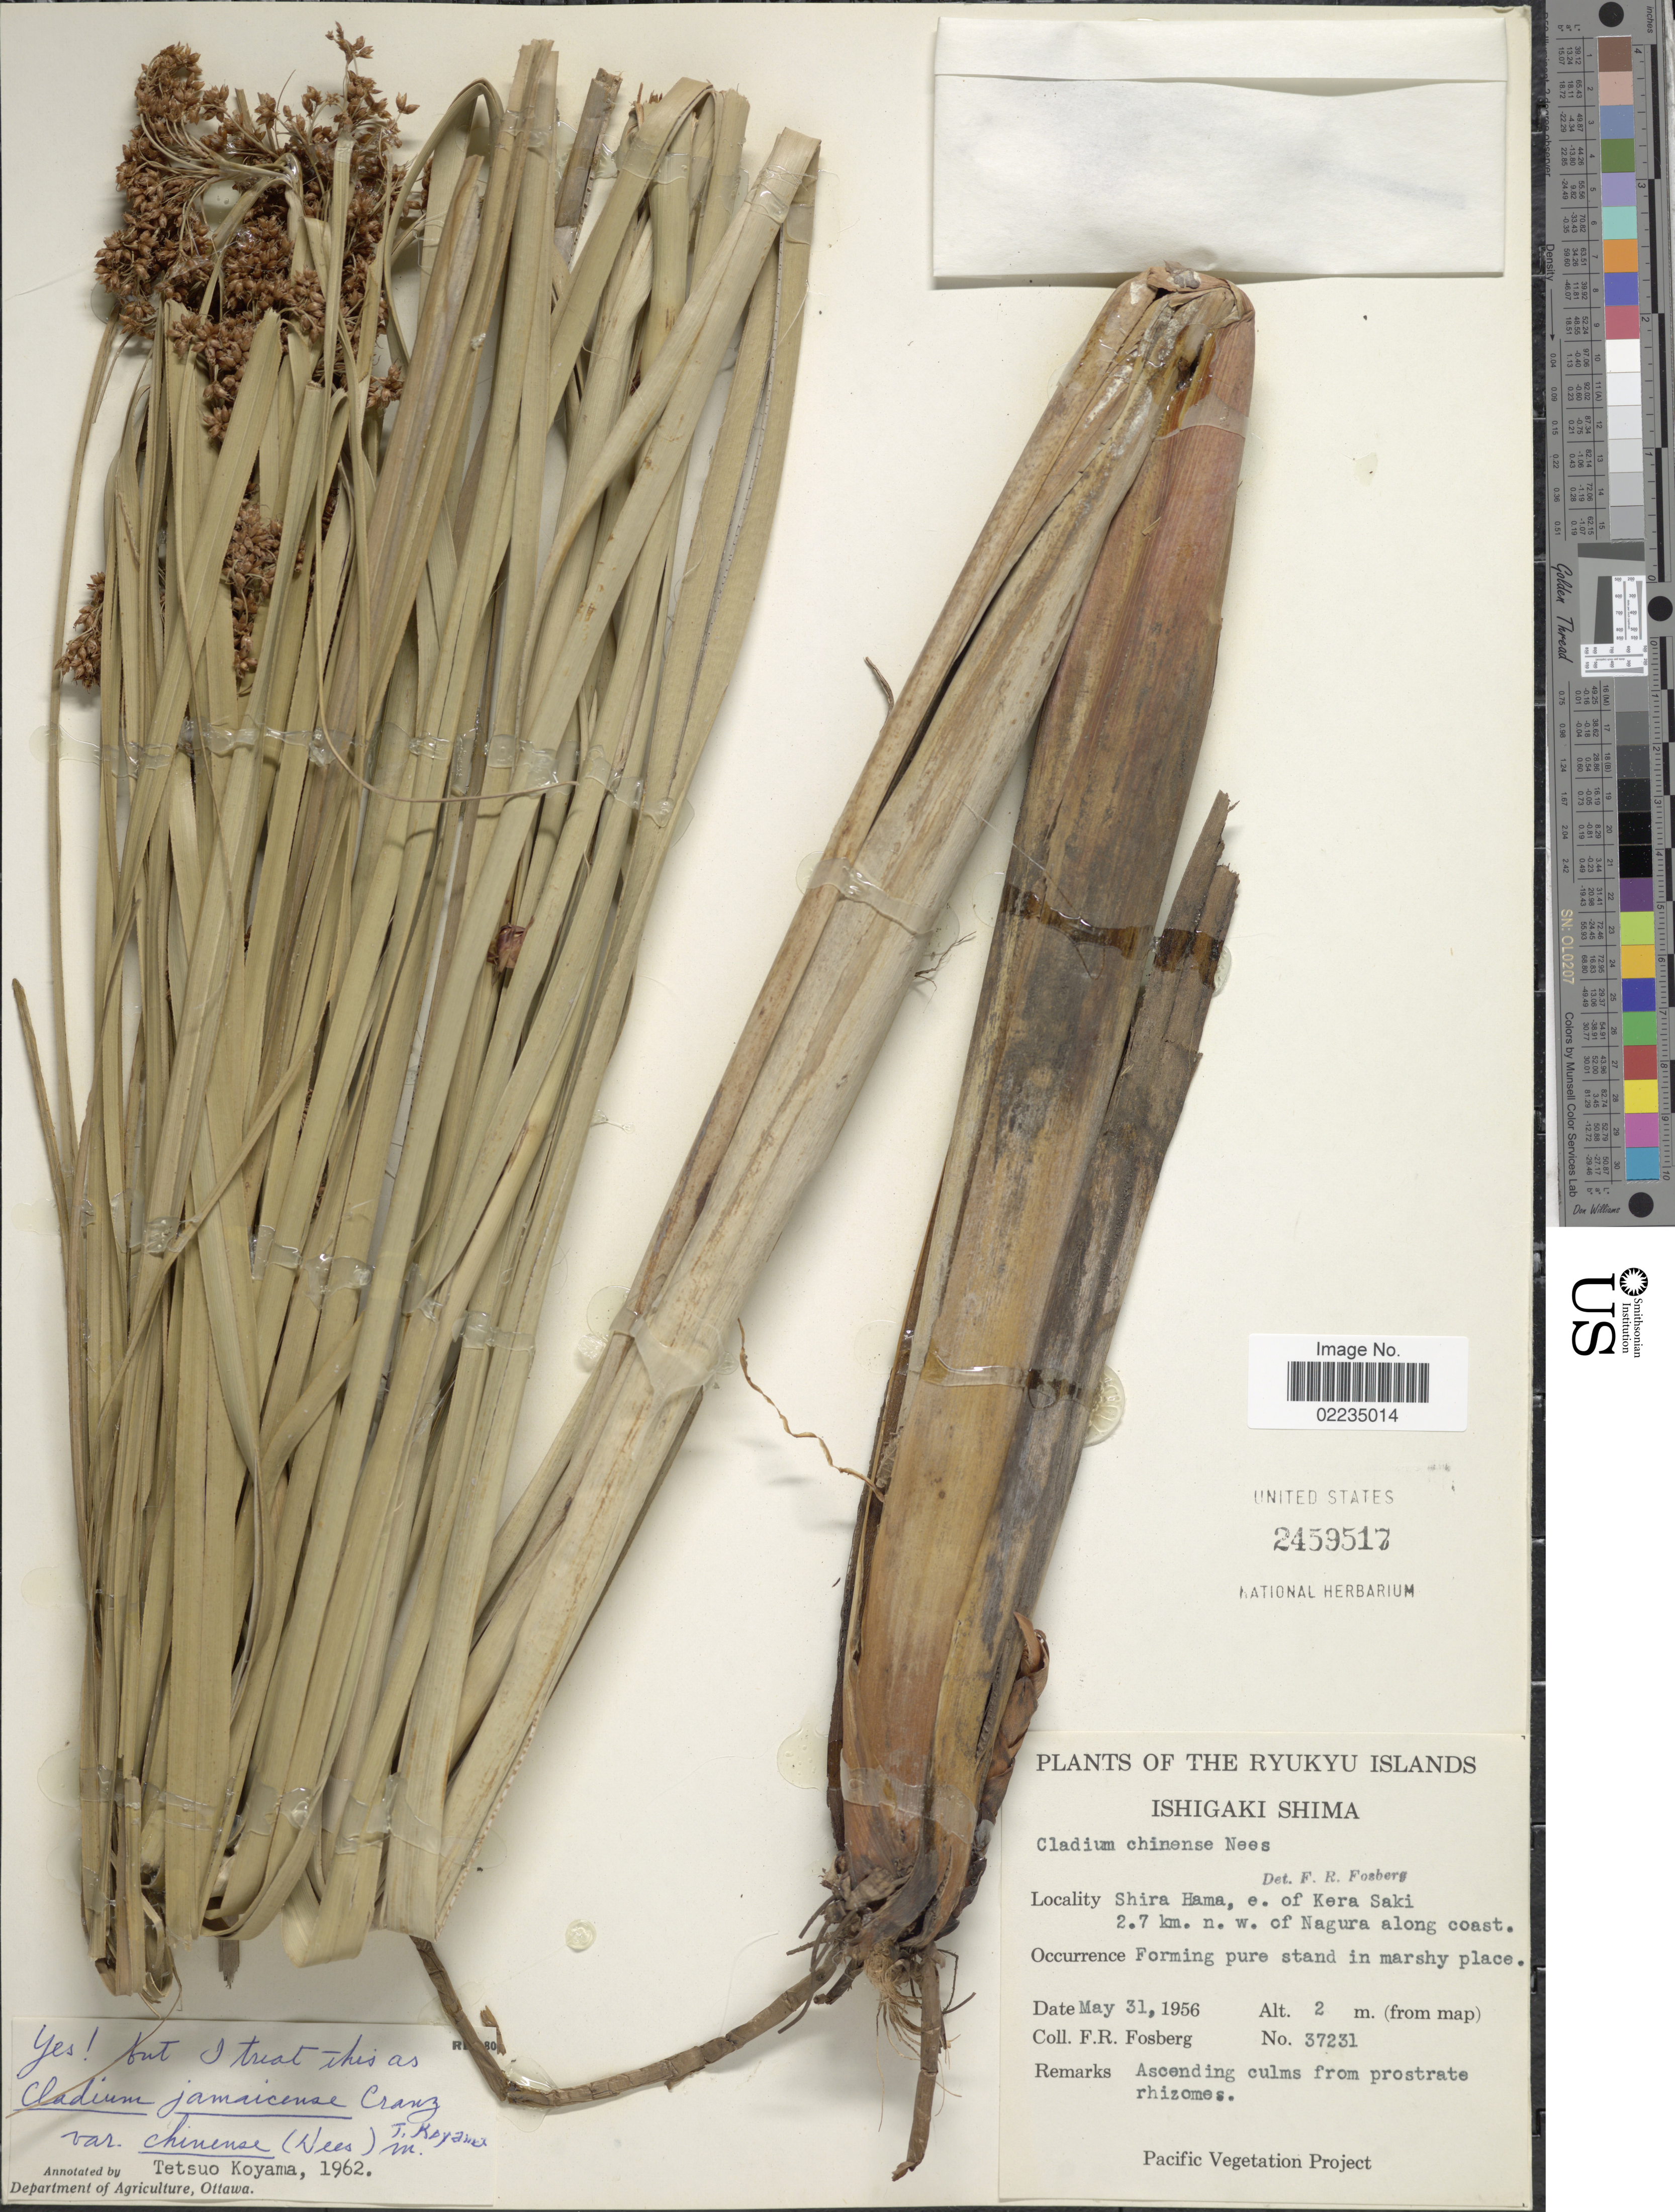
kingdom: Plantae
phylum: Tracheophyta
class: Liliopsida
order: Poales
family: Cyperaceae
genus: Cladium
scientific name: Cladium jamaicense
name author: Crantz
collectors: F. R. Fosberg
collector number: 37231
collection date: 1956-05-31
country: Japan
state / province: Okinawa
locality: The Ryukyu Islands, Ishigaki Shima, Shira Hama, e. of Kera Saki, 2.7 n. w. of Nagura along coast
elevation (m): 2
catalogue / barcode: US 2459517